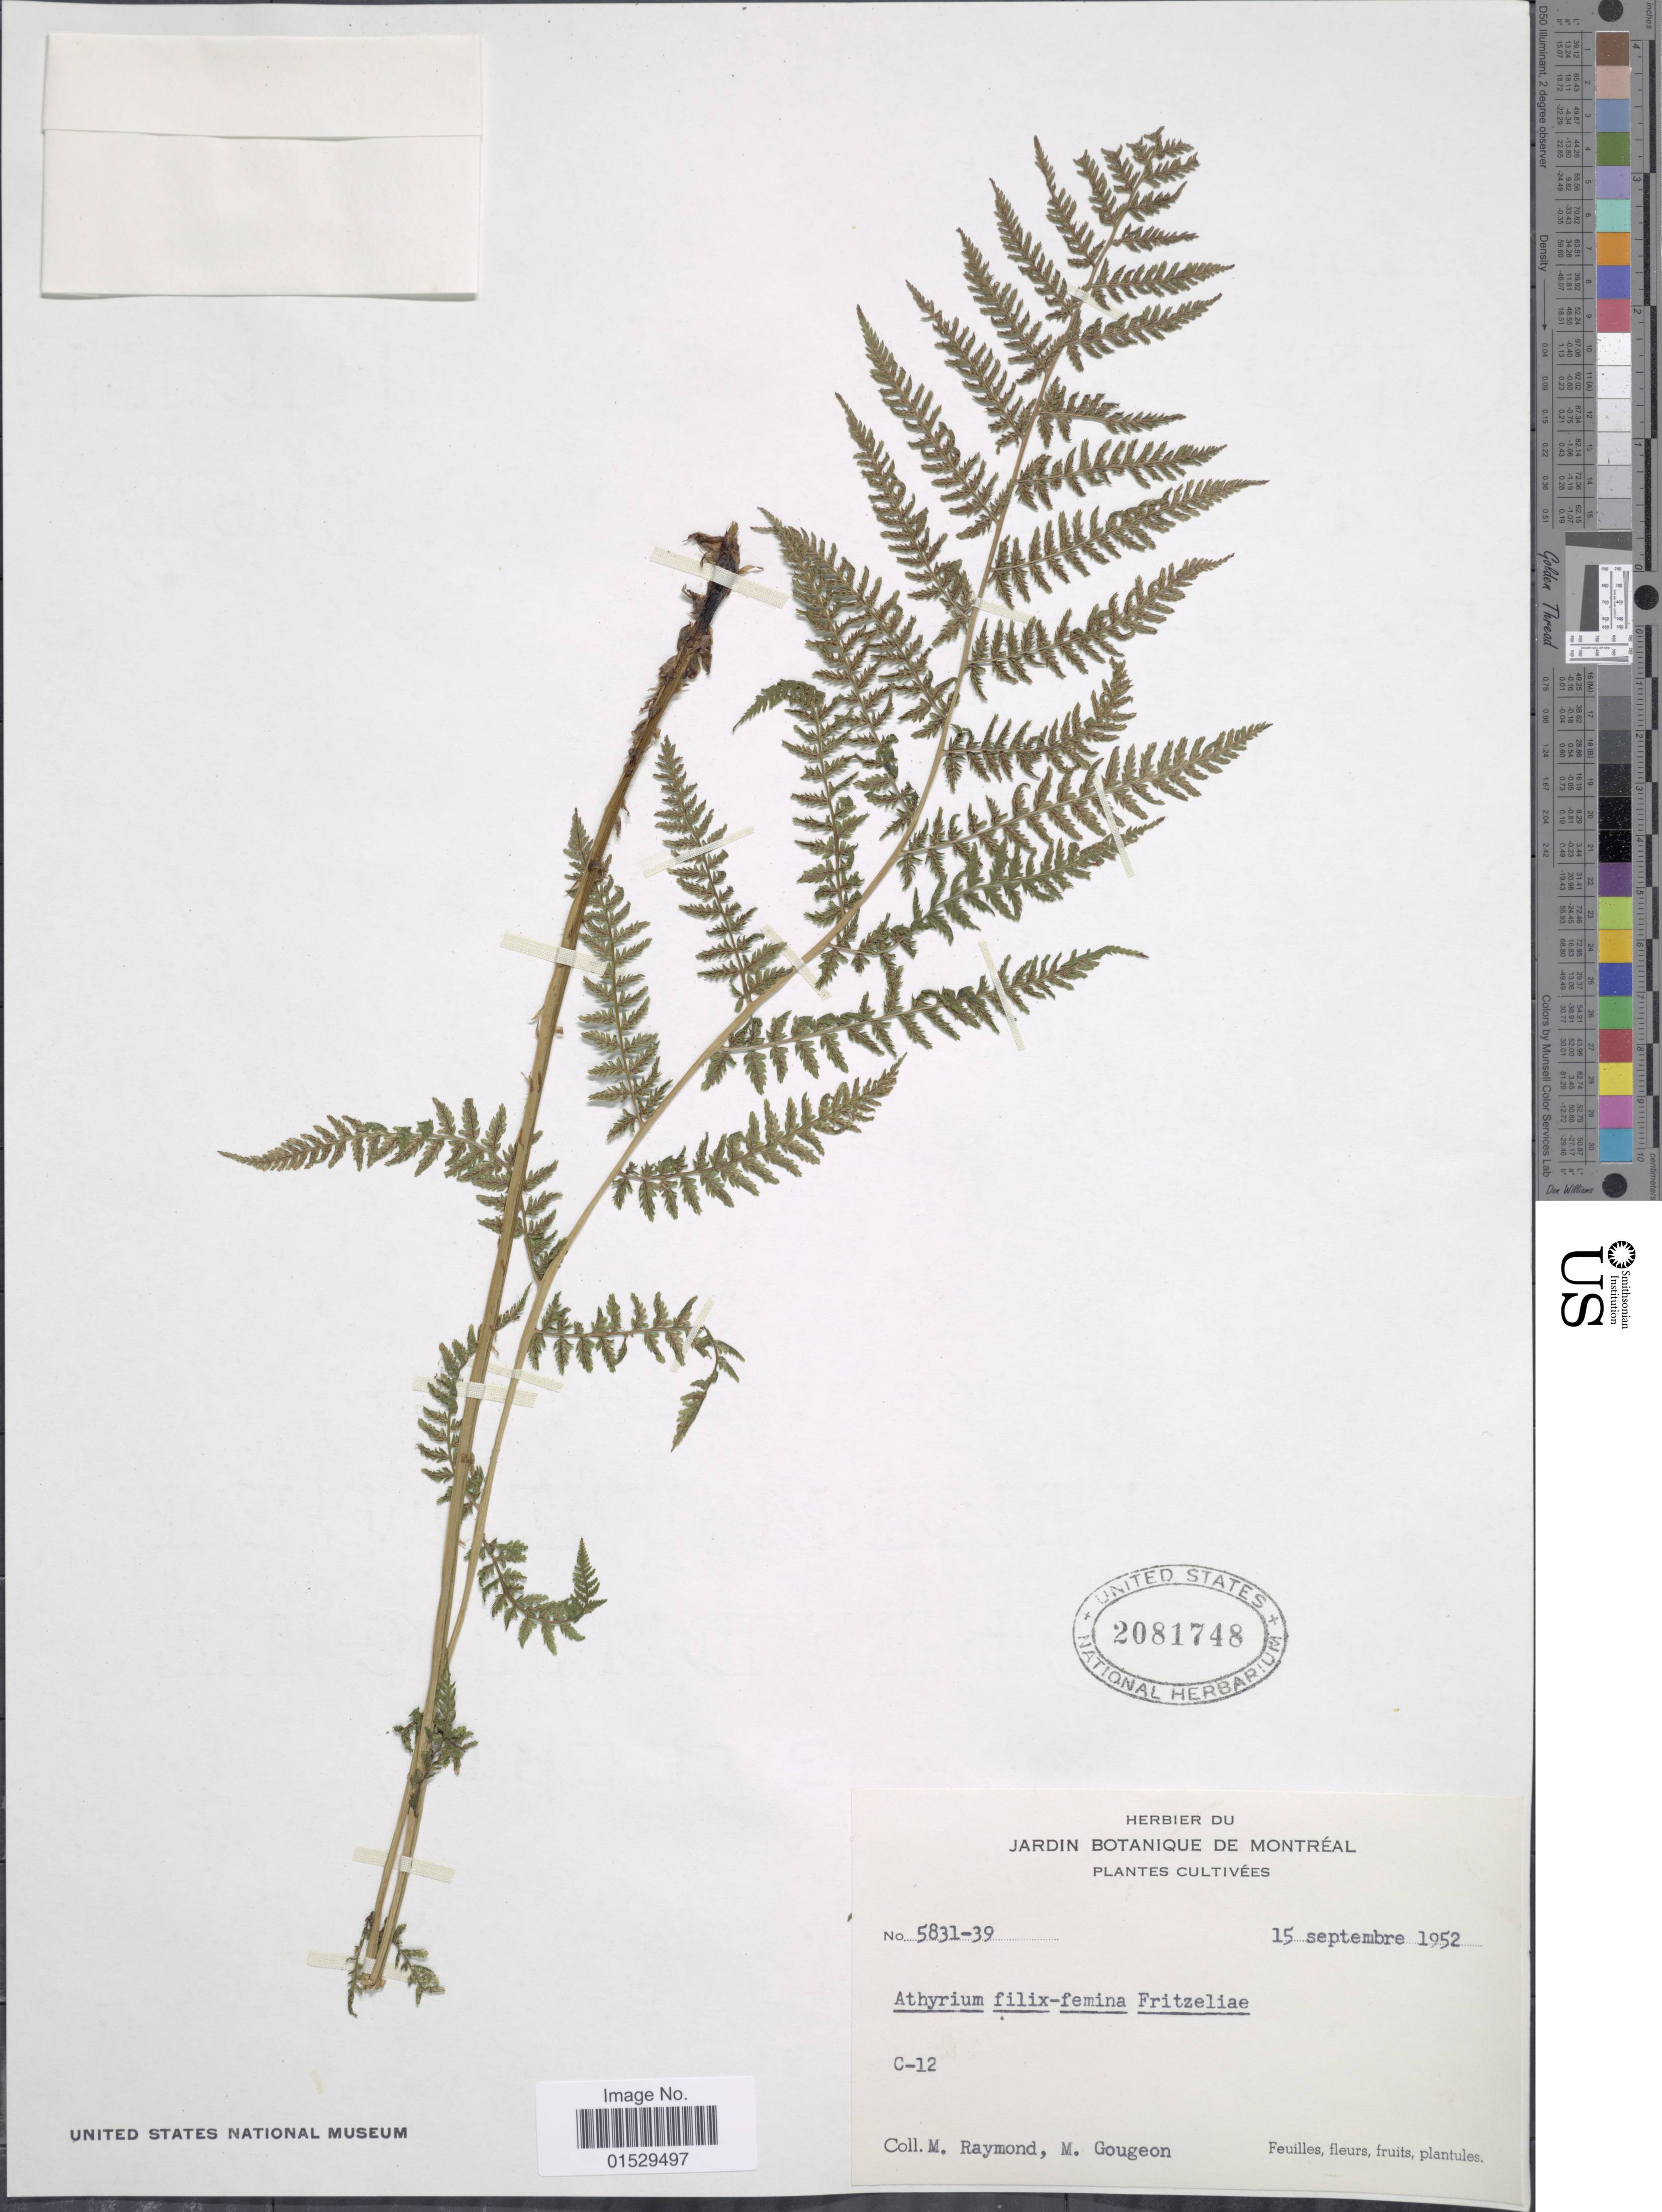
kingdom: Plantae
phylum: Tracheophyta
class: Polypodiopsida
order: Polypodiales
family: Athyriaceae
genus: Athyrium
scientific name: Athyrium filix-femina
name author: (L.) Roth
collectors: M. Raymond & M. Gougeon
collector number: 5831-39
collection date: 1952-09-15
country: Canada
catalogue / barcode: US 2081748